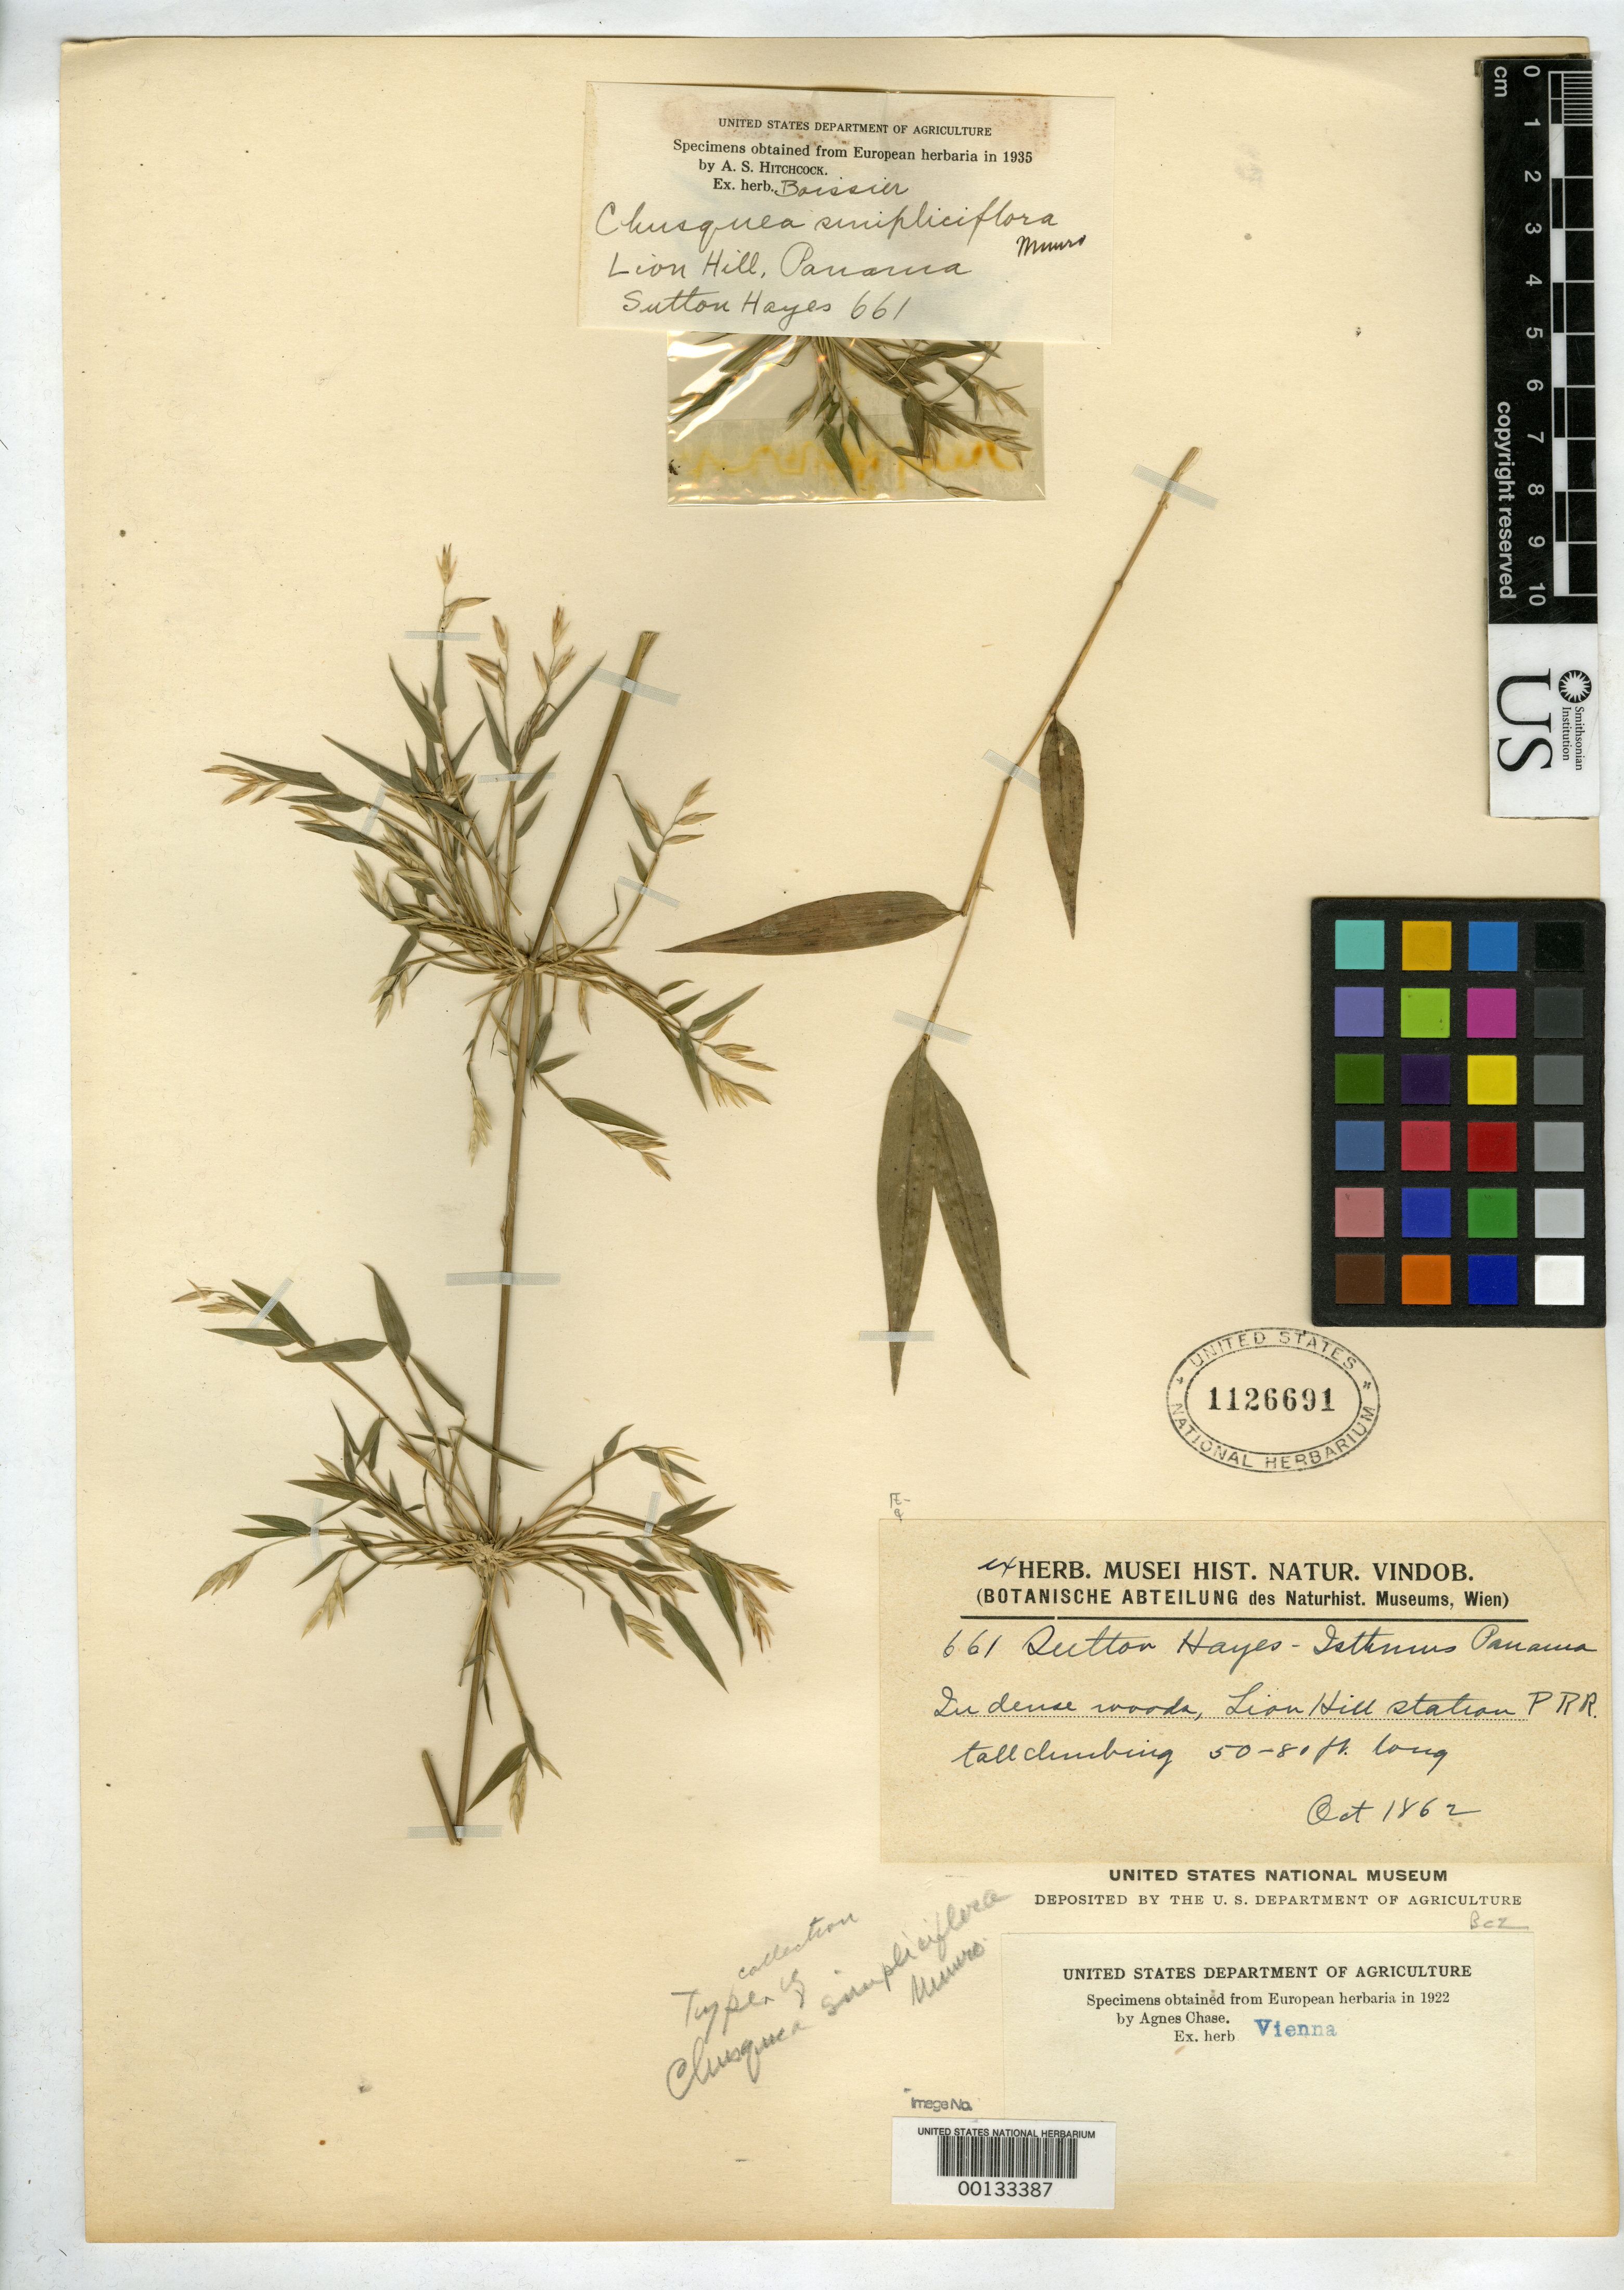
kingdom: Plantae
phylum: Tracheophyta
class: Liliopsida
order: Poales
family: Poaceae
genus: Chusquea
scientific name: Chusquea simpliciflora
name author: Munro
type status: Isolectotype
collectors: S. Hayes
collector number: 661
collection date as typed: Oct 1862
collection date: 1862-10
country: Panama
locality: Lion Hill.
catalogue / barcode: US 1126691